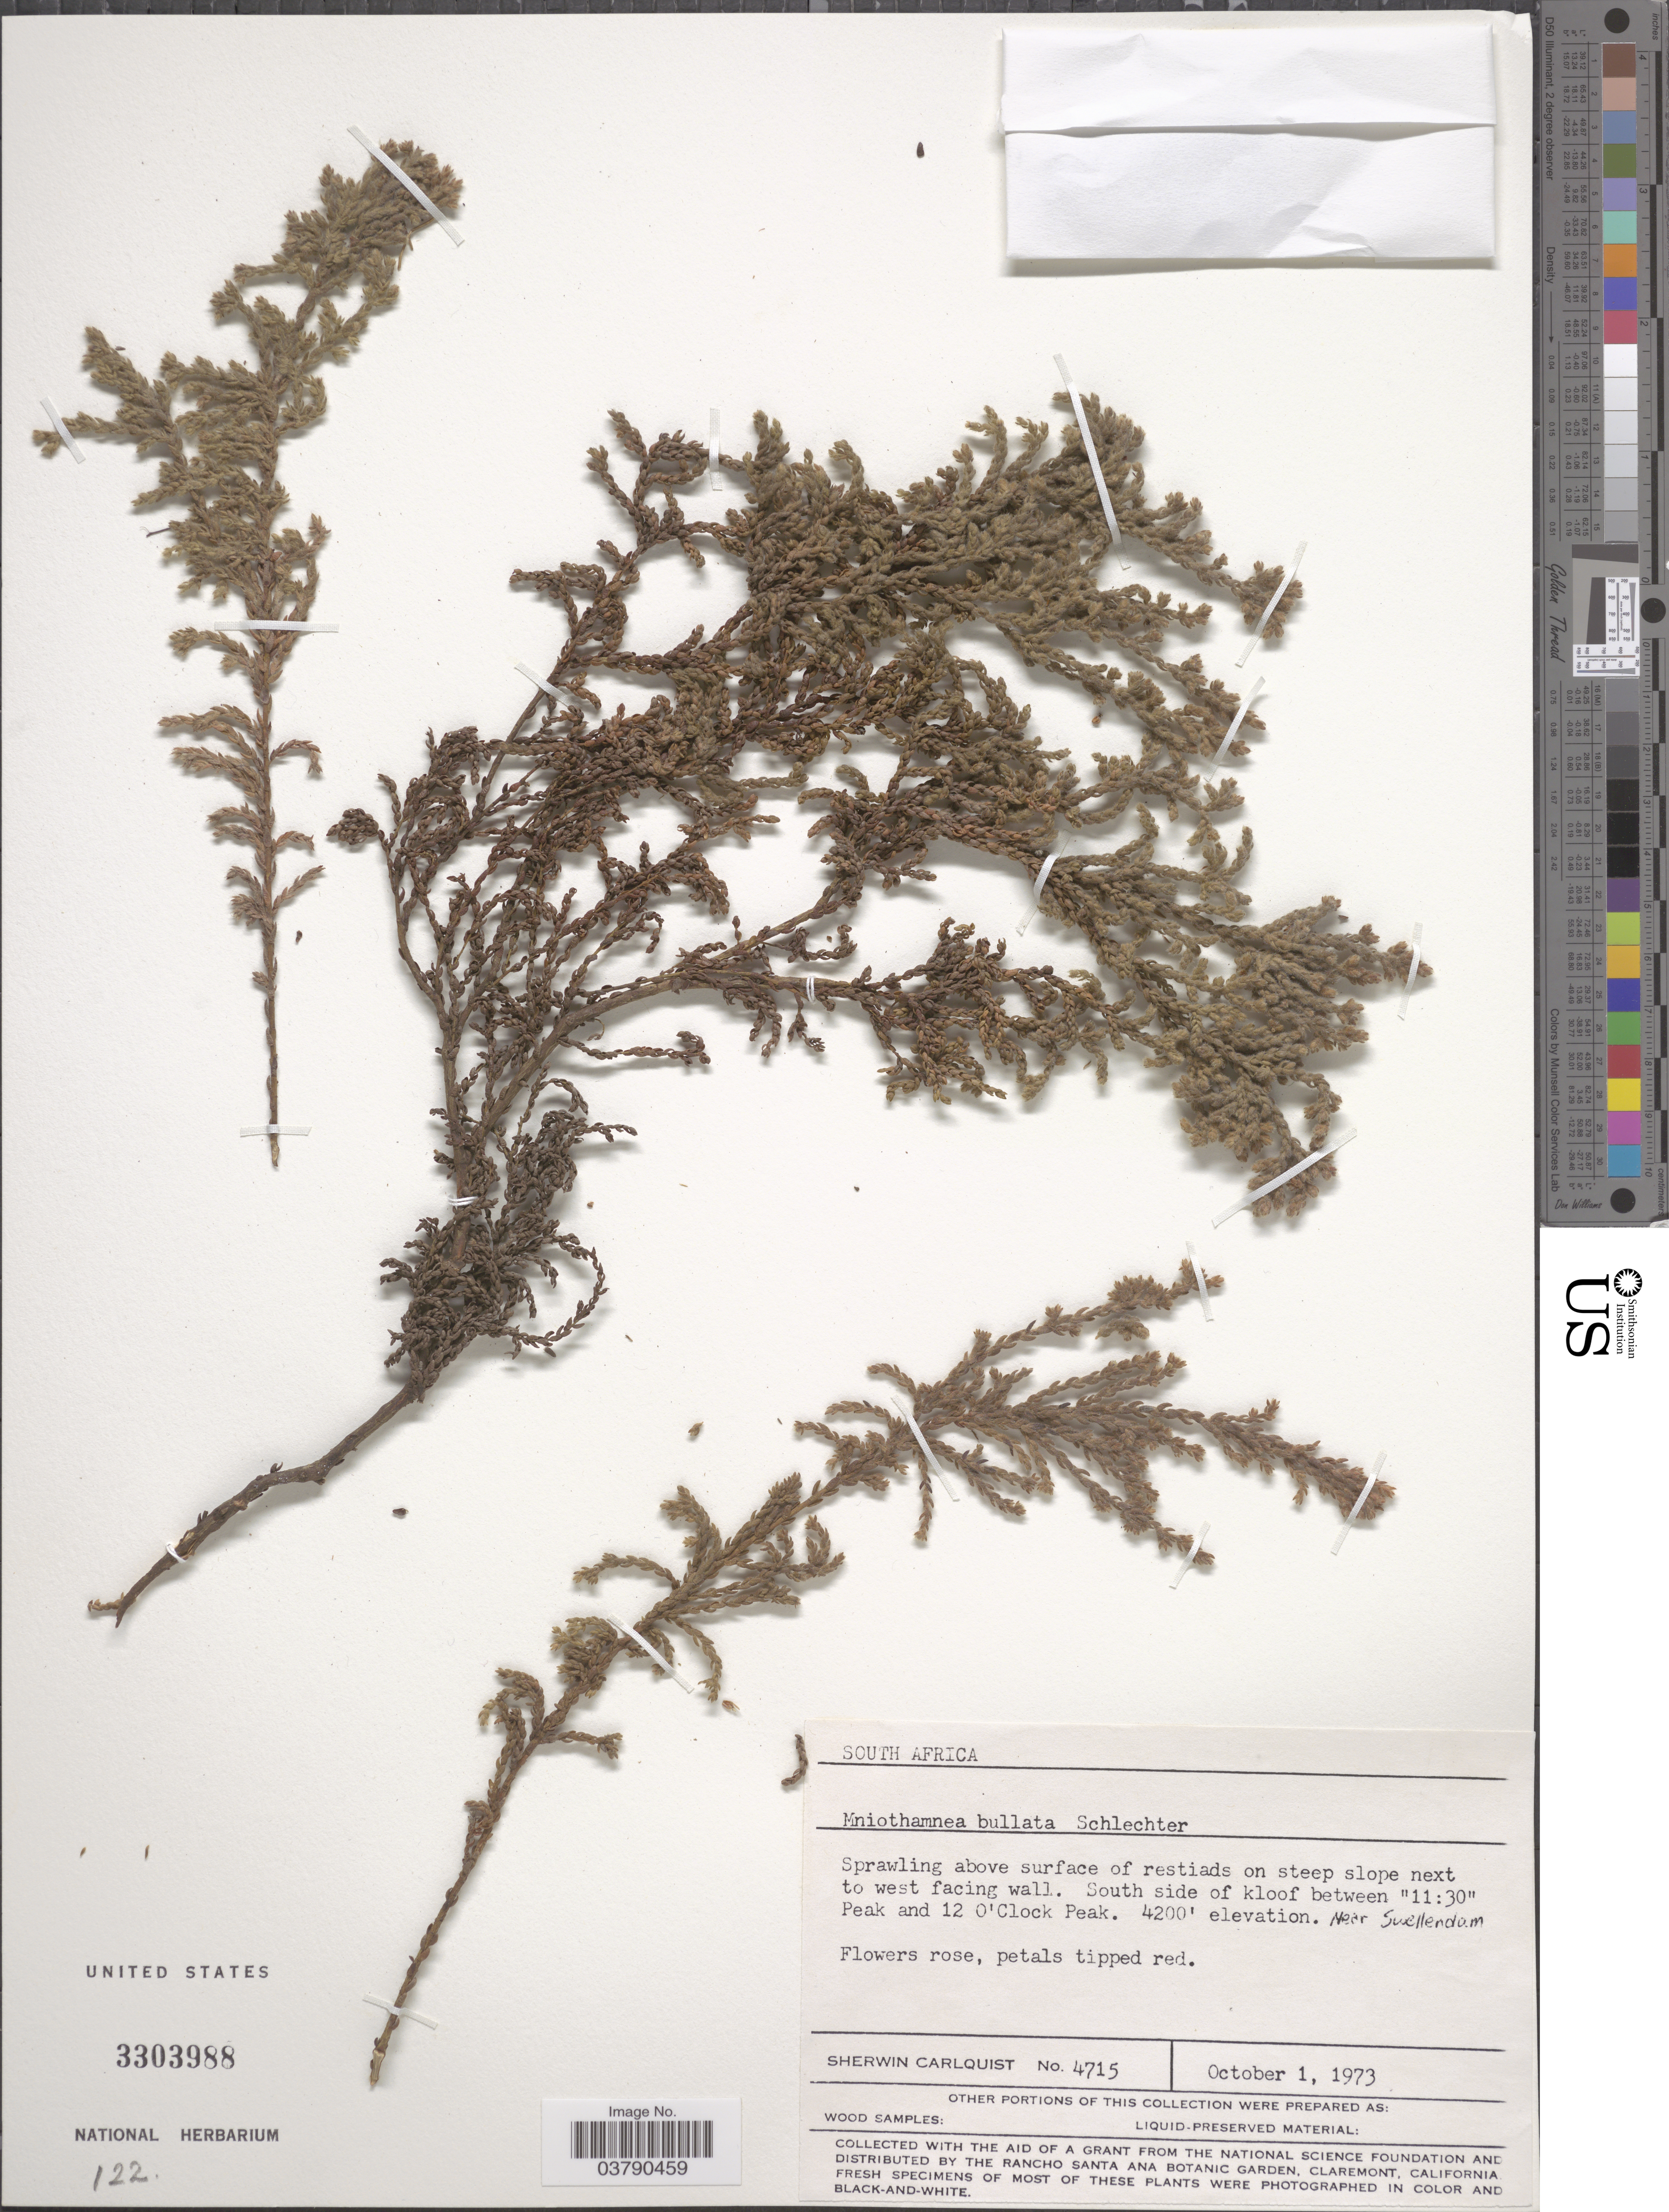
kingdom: Plantae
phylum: Tracheophyta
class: Magnoliopsida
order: Bruniales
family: Bruniaceae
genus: Brunia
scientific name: Brunia bullata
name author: (Schltr.) Class.-Bockh. & E.G.H. Oliv.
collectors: S. Carlquist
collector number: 4715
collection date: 1973-10-01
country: South Africa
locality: Sprawling above surface of restiads on steep slope next to west facing wall. South side of kloof between "11:30" Peak and 12 O'Clock Peak. Near Swellendam.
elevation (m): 1280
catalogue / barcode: US 3303988